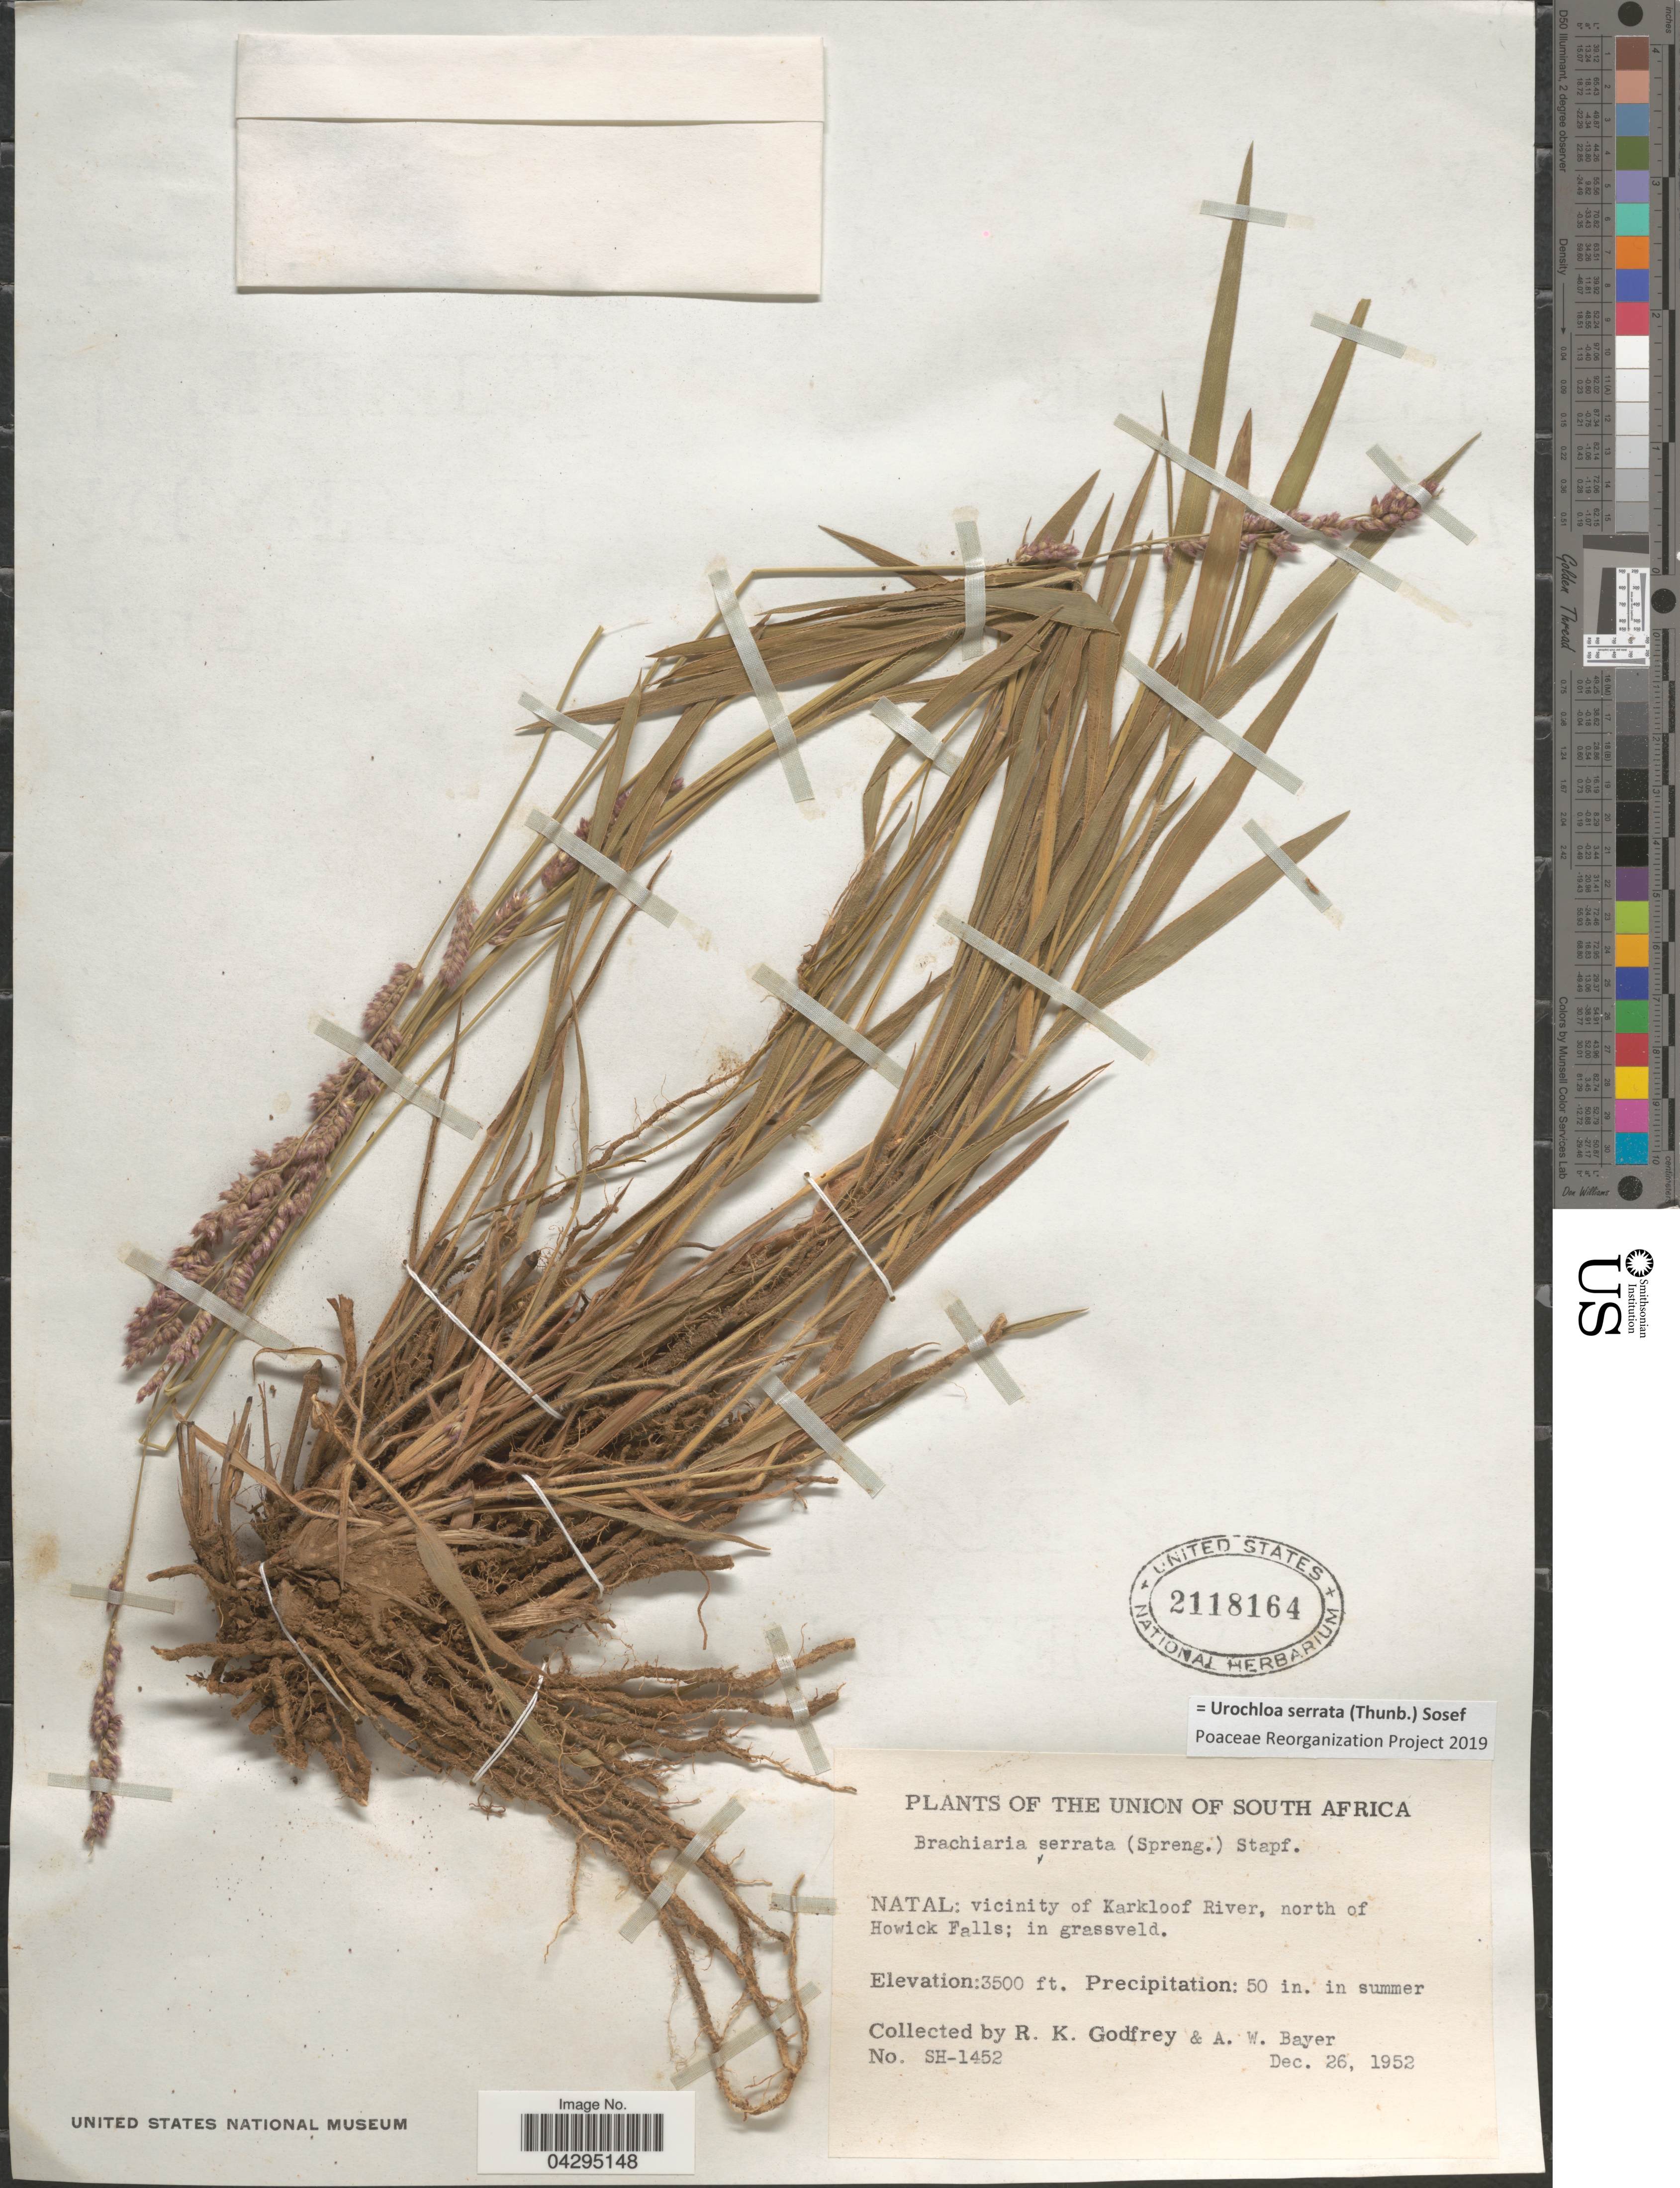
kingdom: Plantae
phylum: Tracheophyta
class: Liliopsida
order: Poales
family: Poaceae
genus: Urochloa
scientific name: Urochloa serrata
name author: (Thunb.) Sosef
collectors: R. K. Godfrey & A. Bayer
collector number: SH-1452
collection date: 1952-12-26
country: South Africa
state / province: KwaZulu-Natal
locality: Union of South Africa. Natal: vicinity of Karkloof River, north of Howick Falls; in grassveld.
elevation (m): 1067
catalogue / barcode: US 2118164